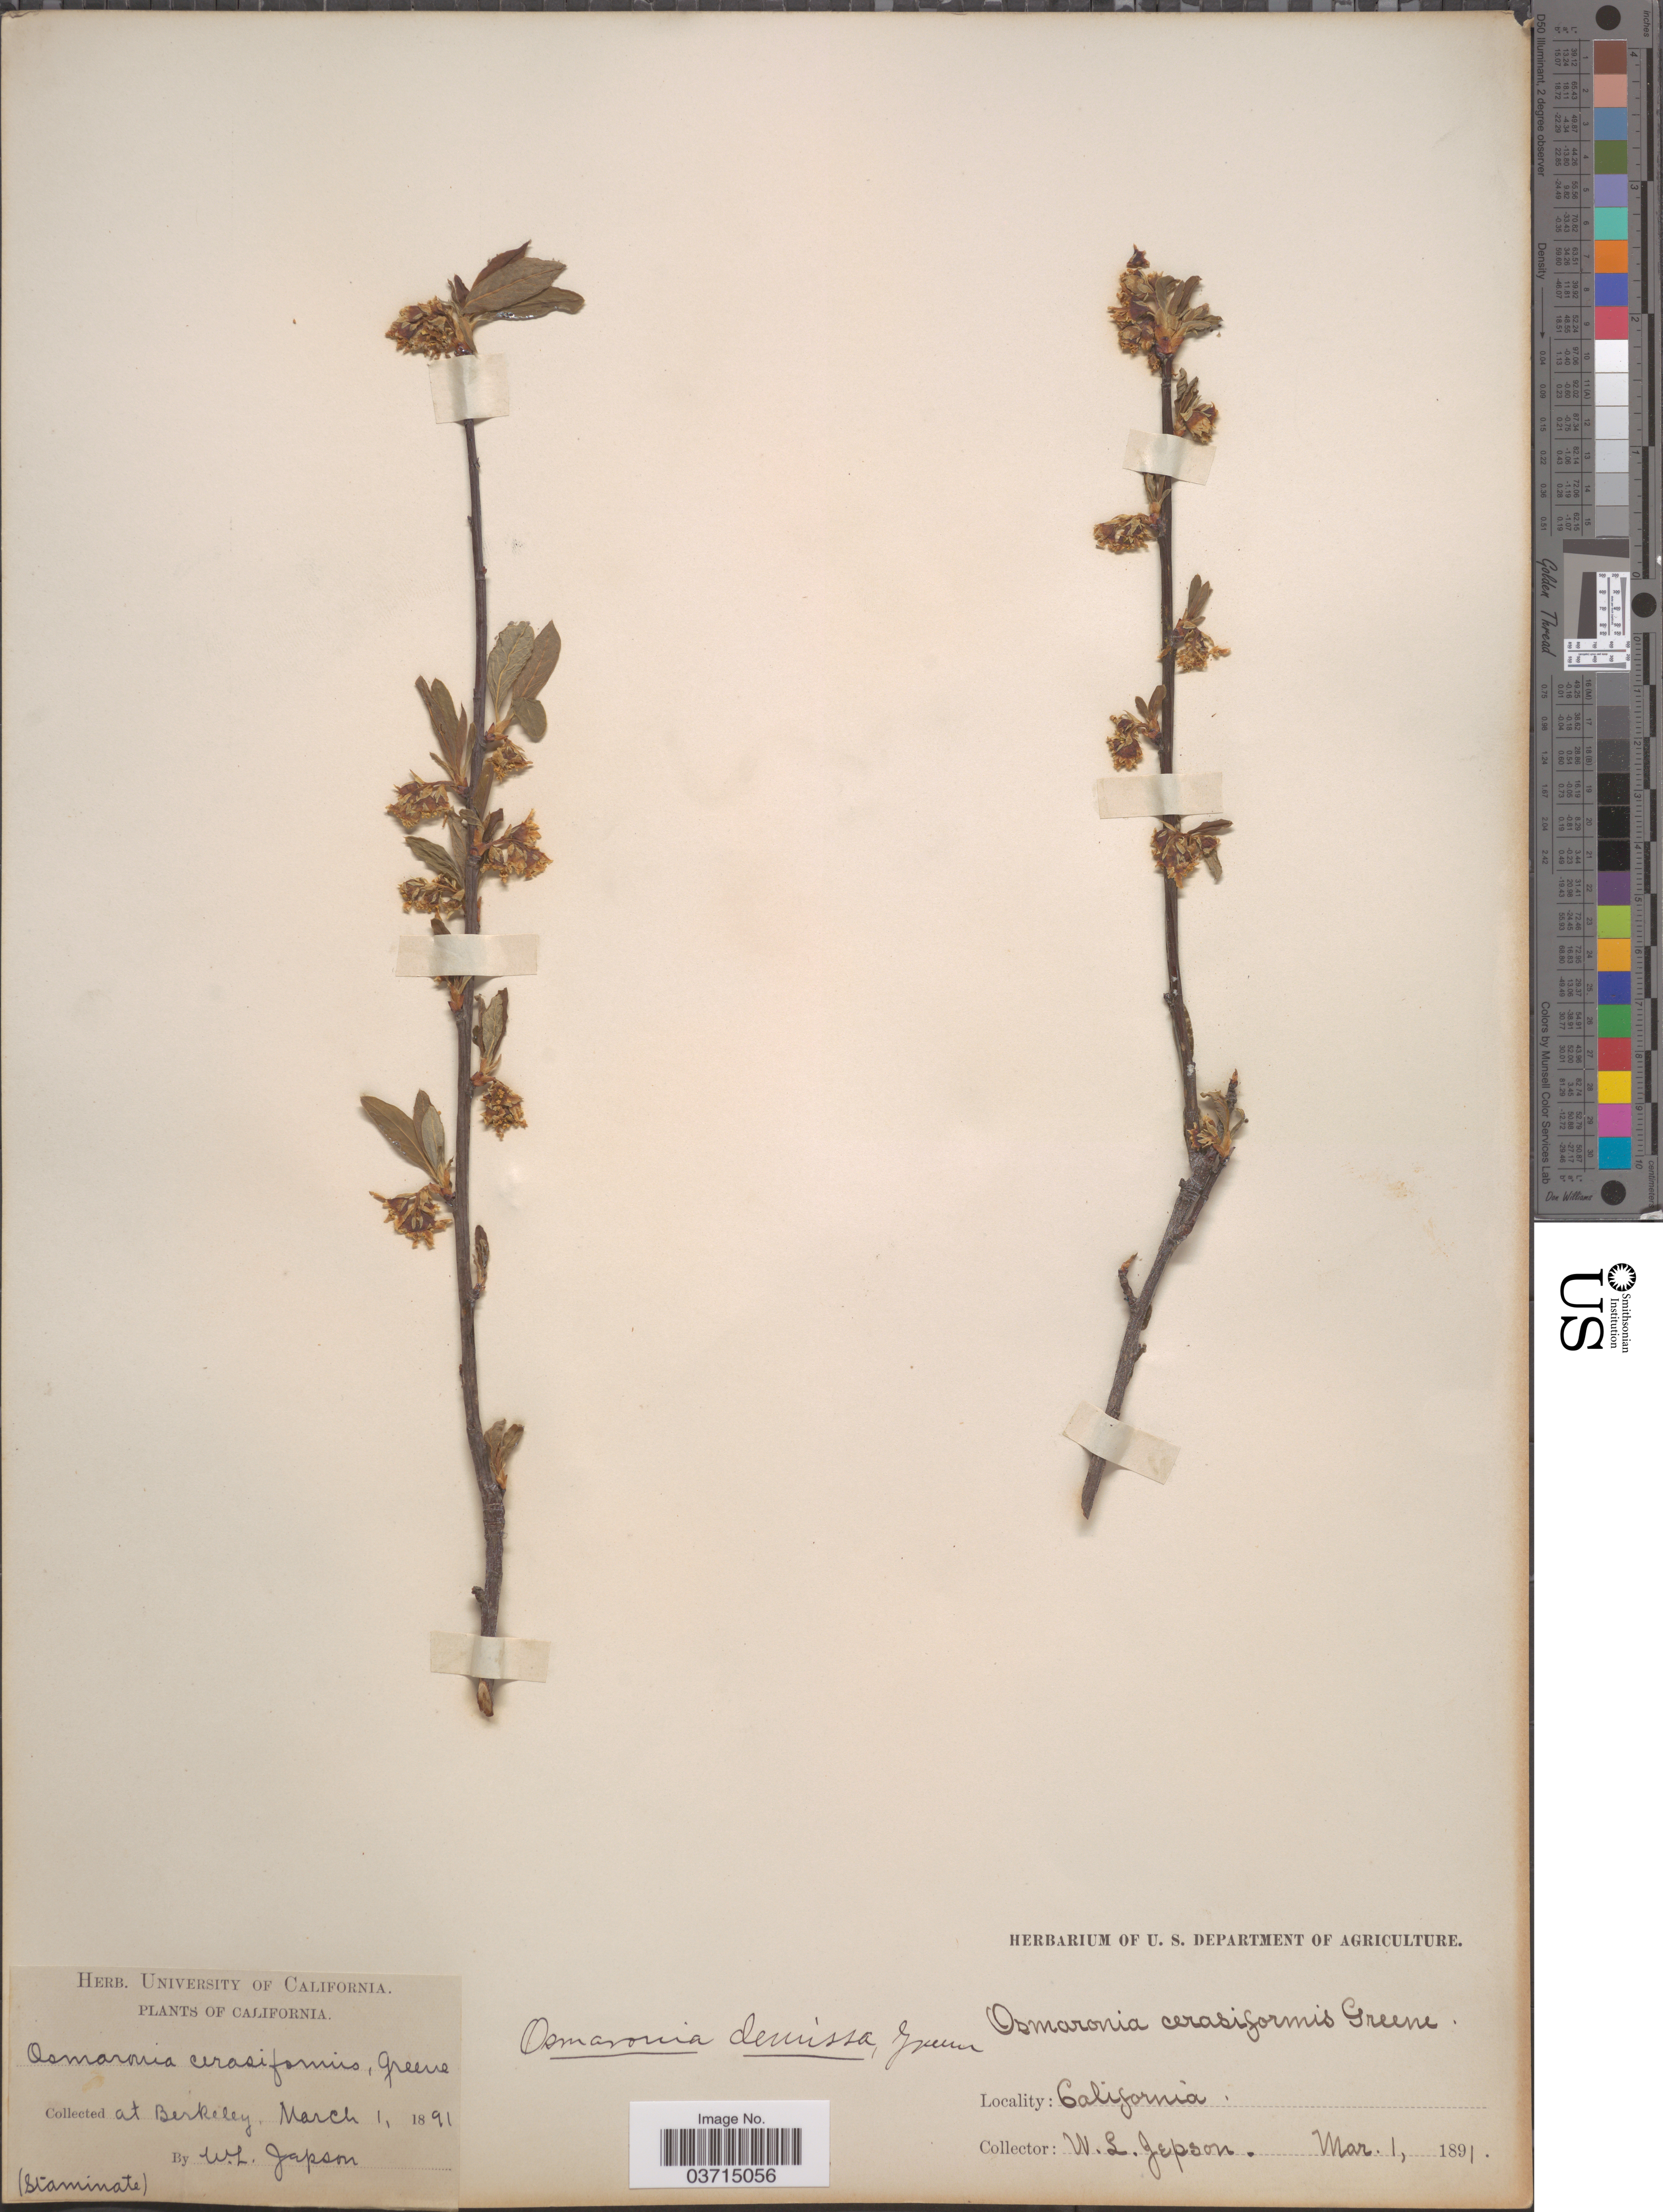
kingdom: Plantae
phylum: Tracheophyta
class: Magnoliopsida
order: Rosales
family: Rosaceae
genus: Oemleria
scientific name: Oemleria cerasiformis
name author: (Torr. & A. Gray ex Hook. & Arn.) J.W. Landon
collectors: W. L. Jepson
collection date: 1891-03-01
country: United States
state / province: California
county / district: Alameda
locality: Berkeley.